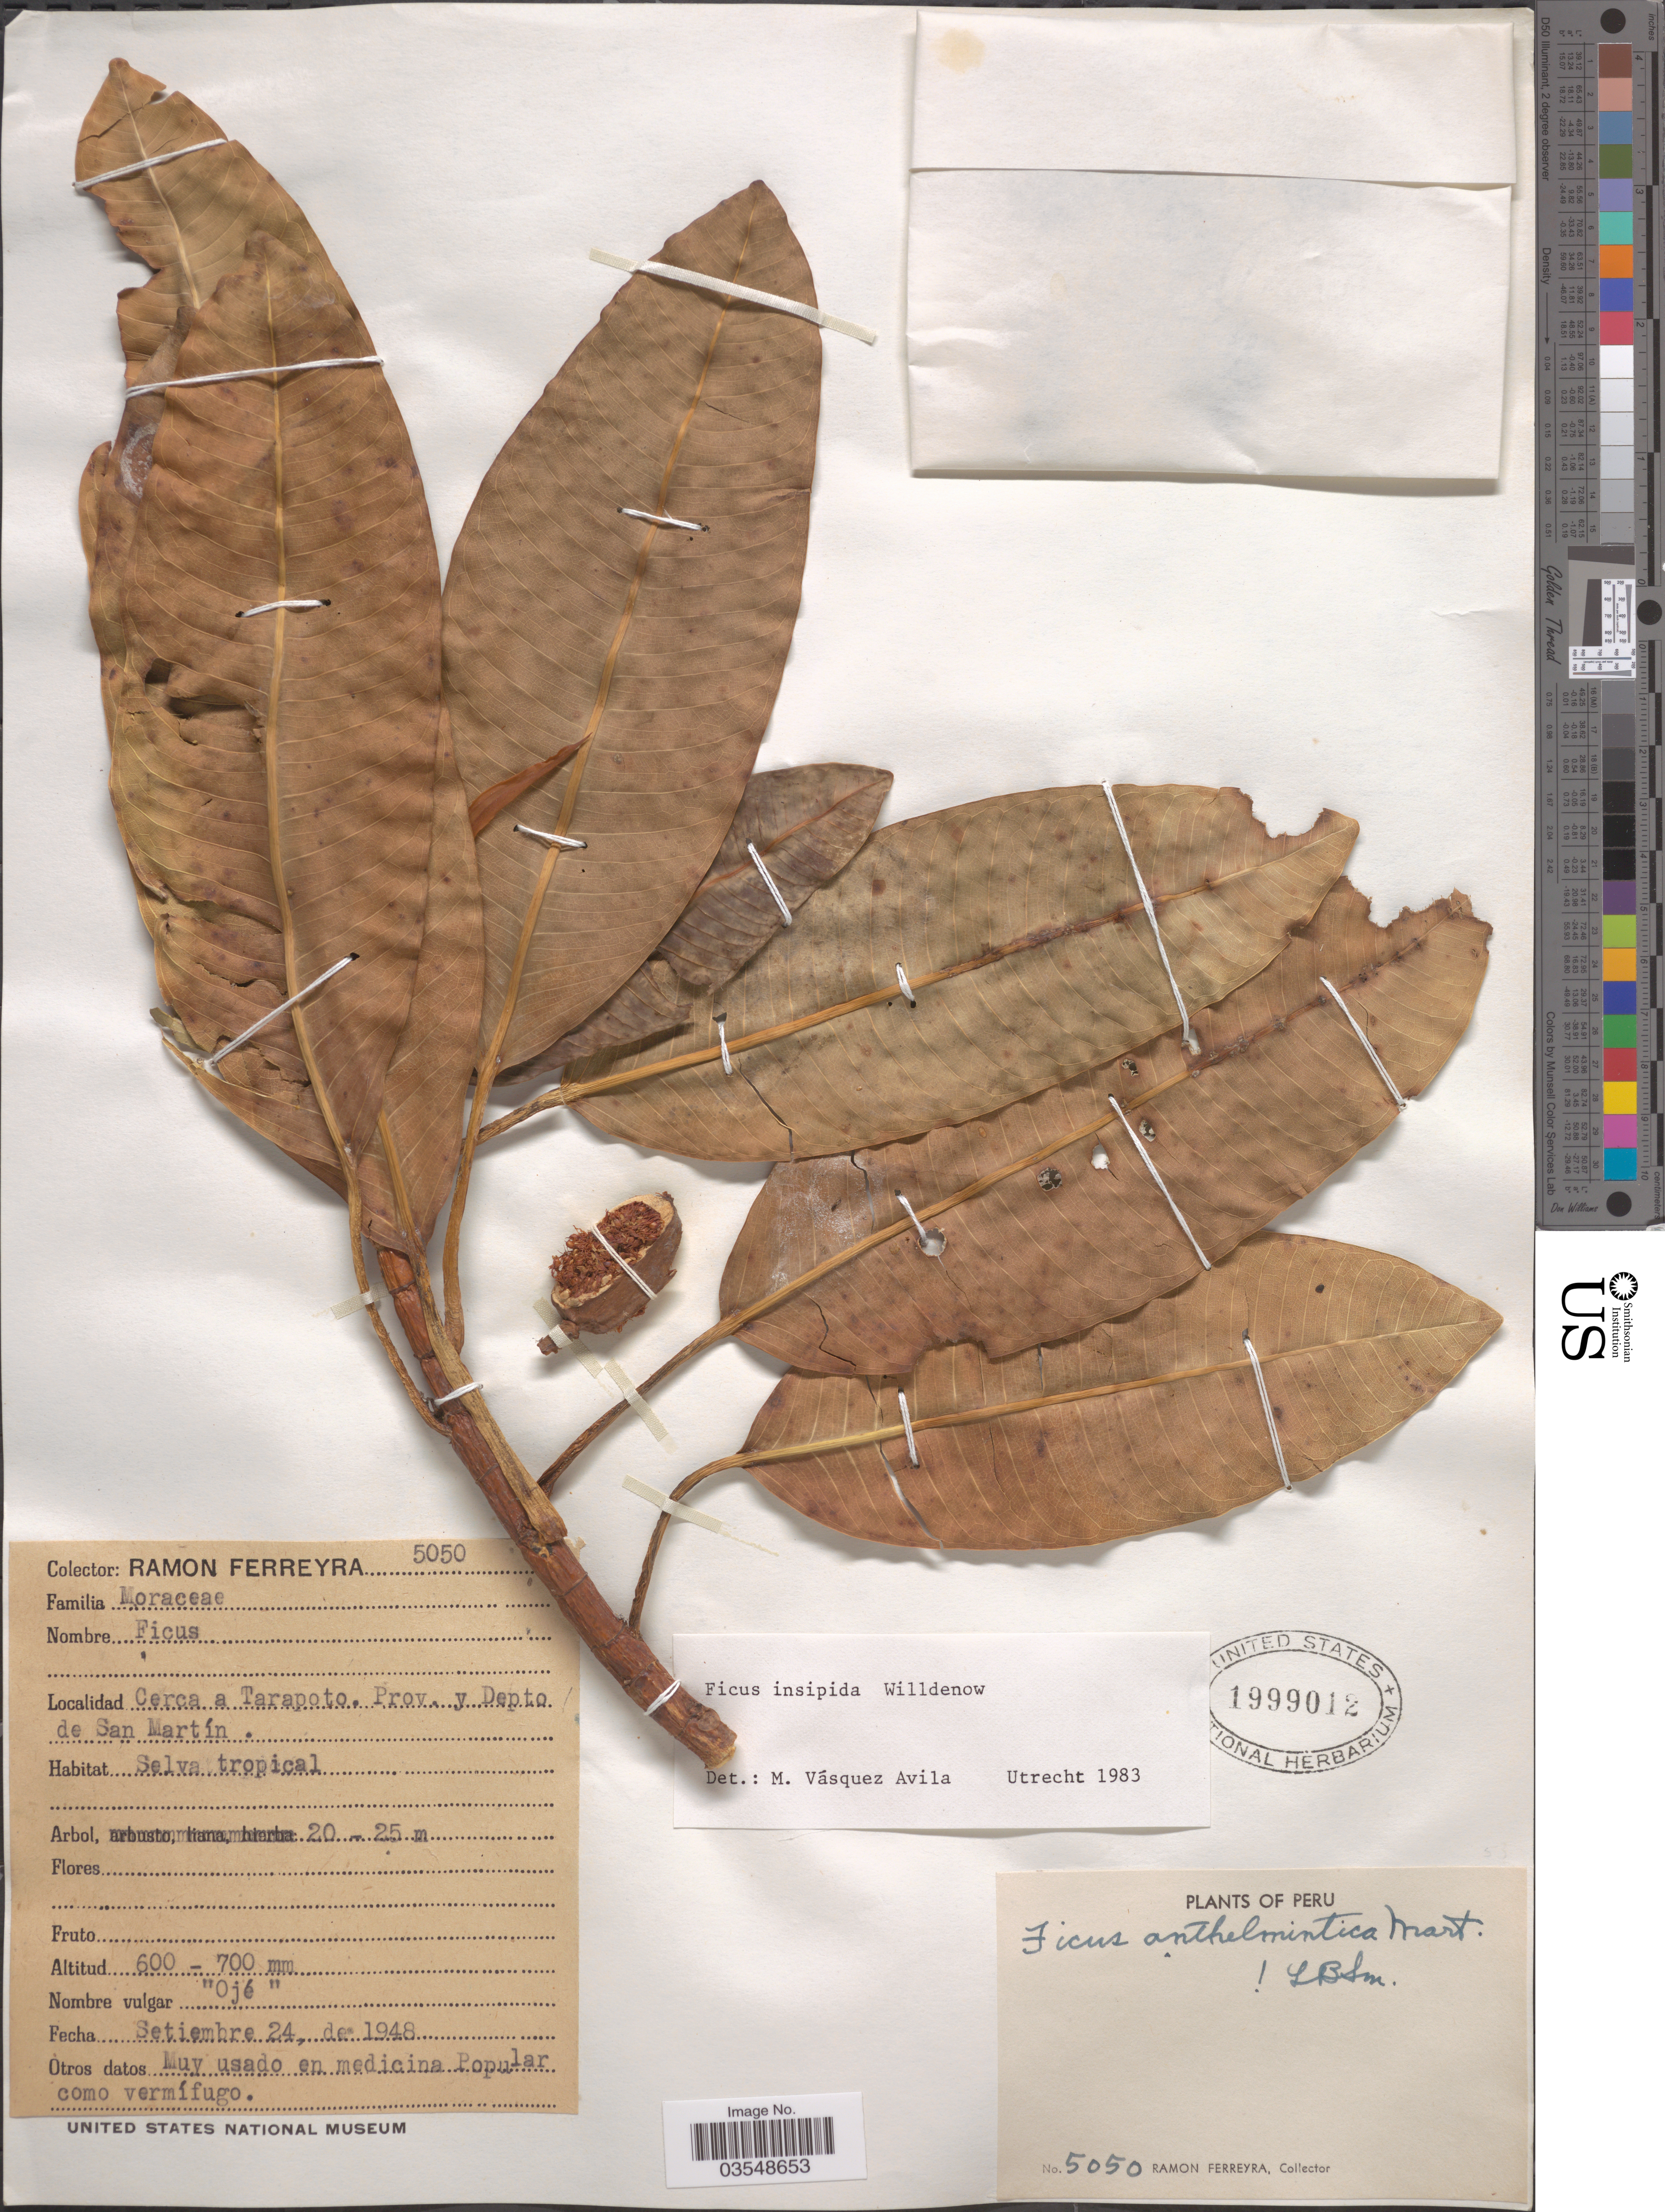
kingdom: Plantae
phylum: Tracheophyta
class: Magnoliopsida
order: Rosales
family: Moraceae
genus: Ficus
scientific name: Ficus insipida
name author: Willd.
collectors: R. A. Ferreyra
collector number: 5050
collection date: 1948-09-24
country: Peru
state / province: San Martín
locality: Cerca a Tarapoto. Prov. y Depto de San Martín.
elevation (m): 600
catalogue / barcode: US 1999012